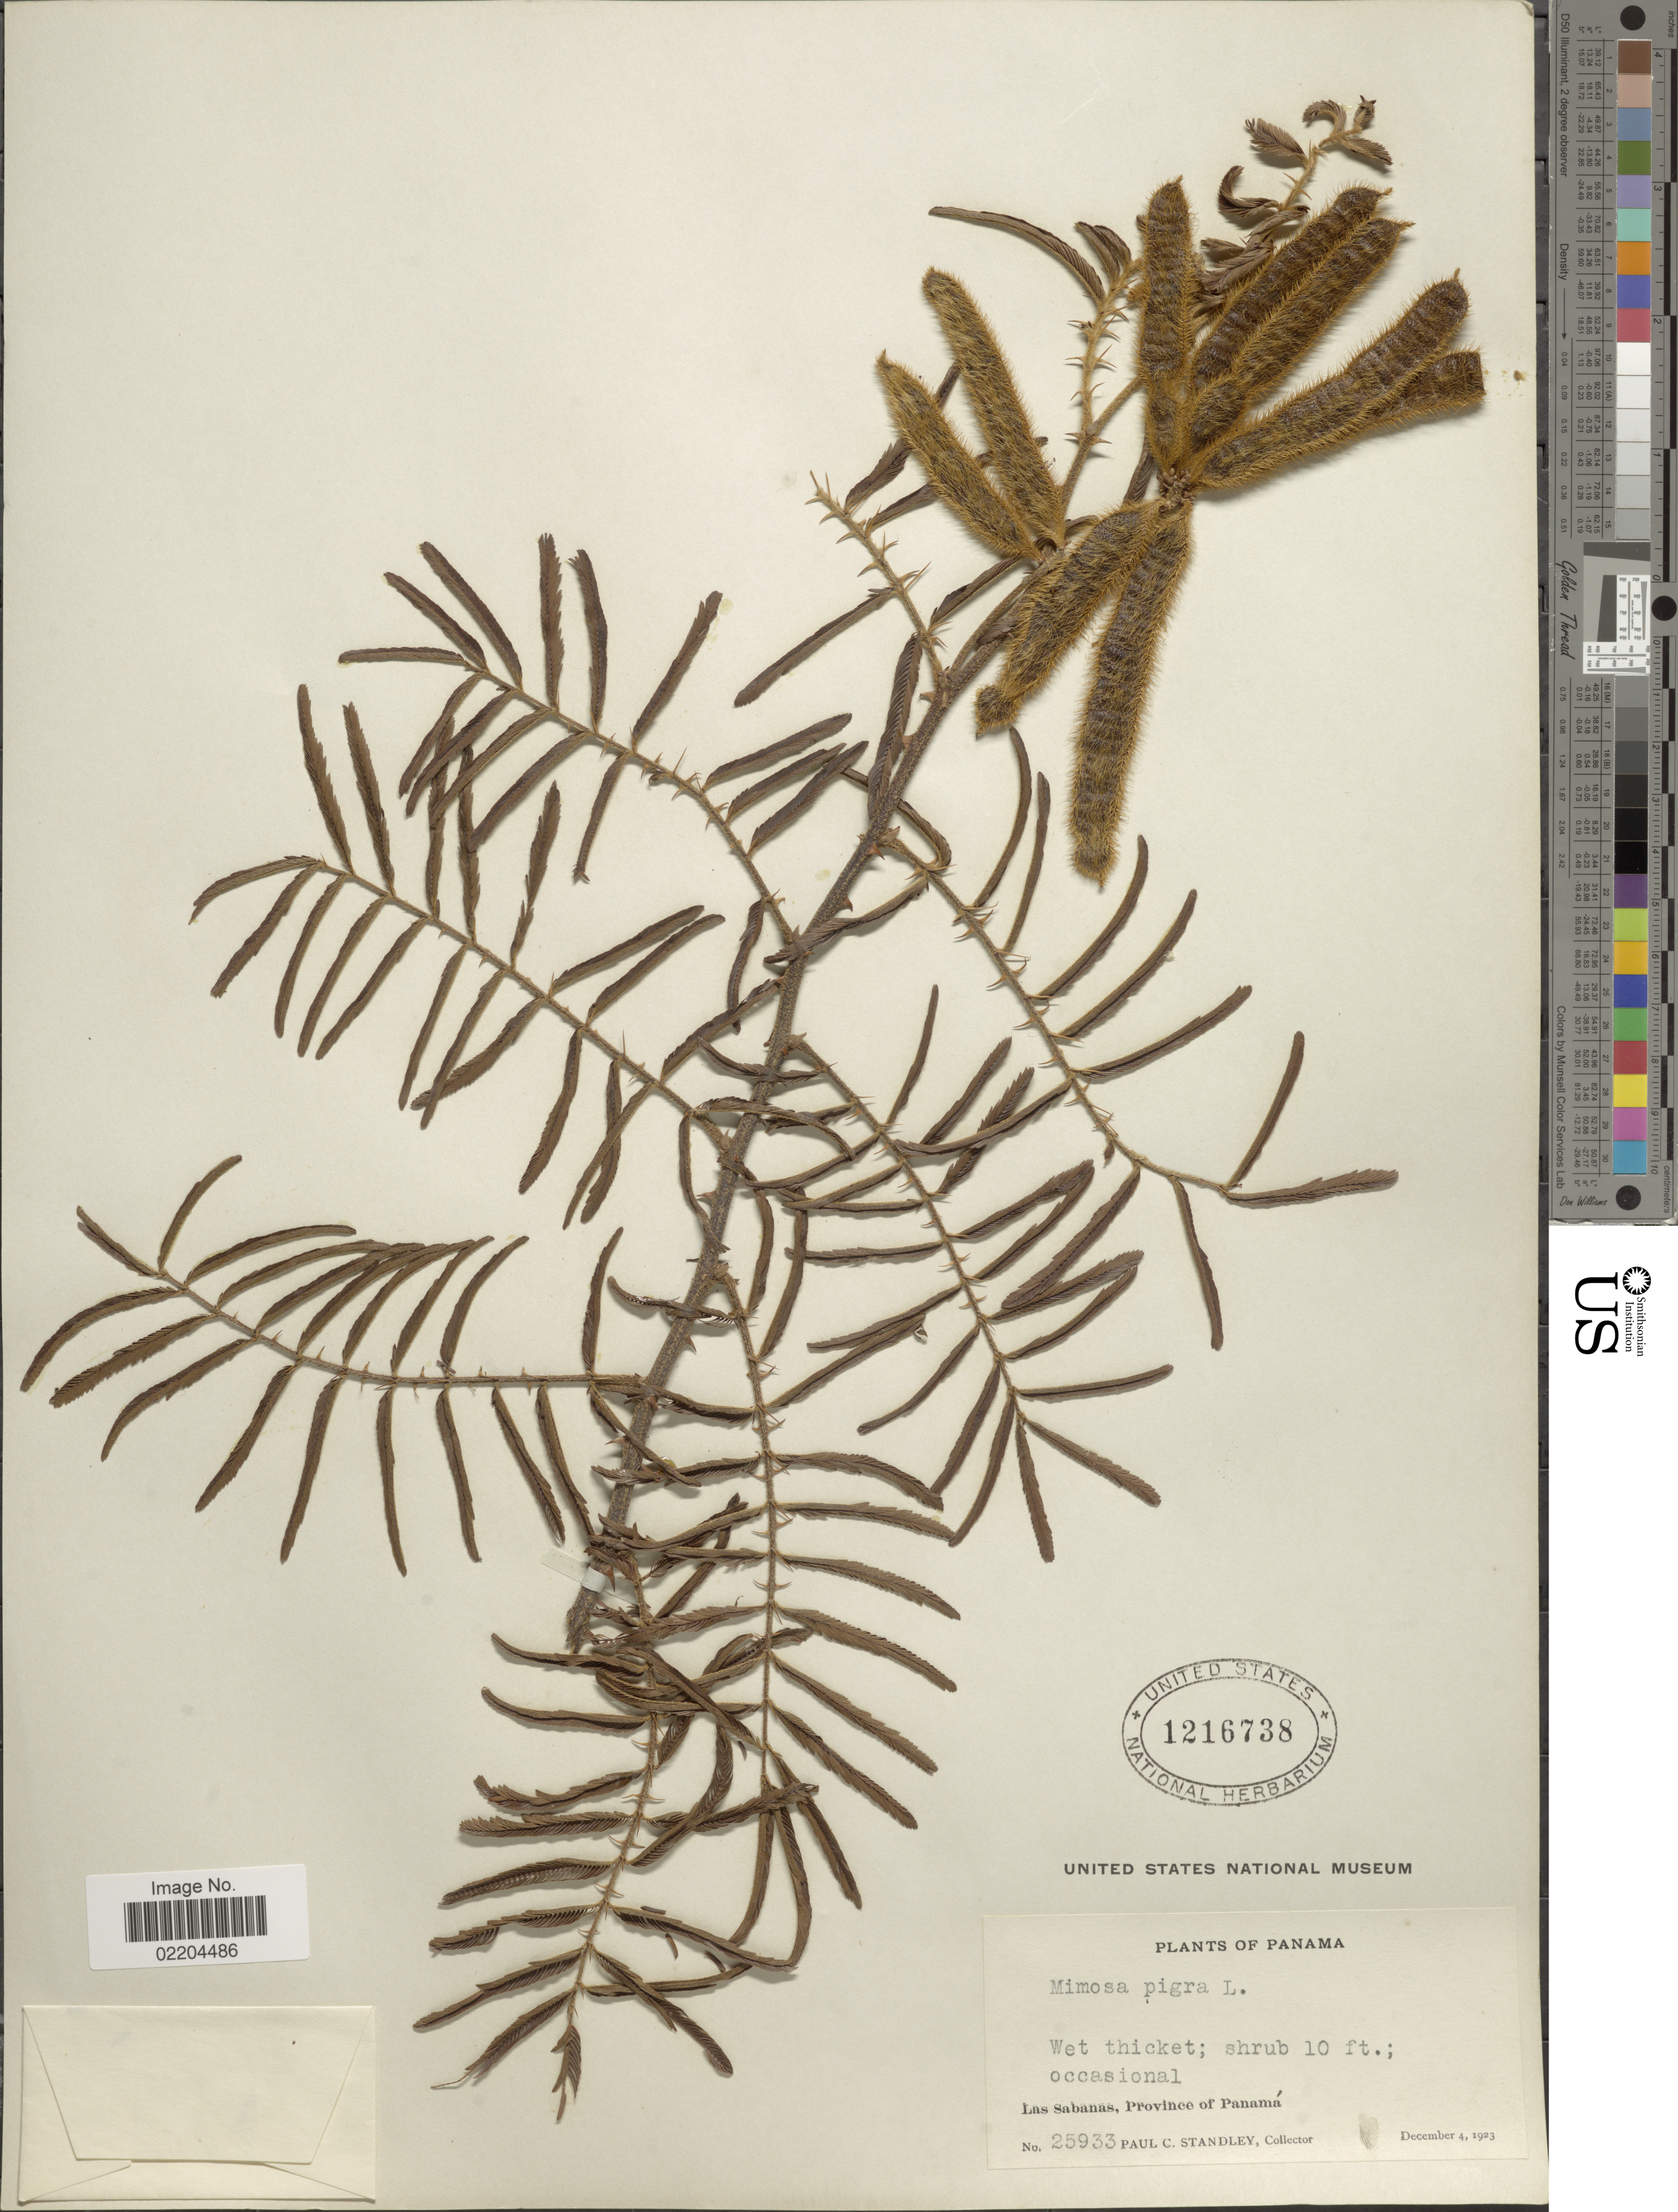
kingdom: Plantae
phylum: Tracheophyta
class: Magnoliopsida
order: Fabales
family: Fabaceae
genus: Mimosa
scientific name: Mimosa pigra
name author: L.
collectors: P. C. Standley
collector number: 25933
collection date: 1923-12-04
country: Panama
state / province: Panamá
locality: Las Sabanas, Province of Panama.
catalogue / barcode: US 1216738